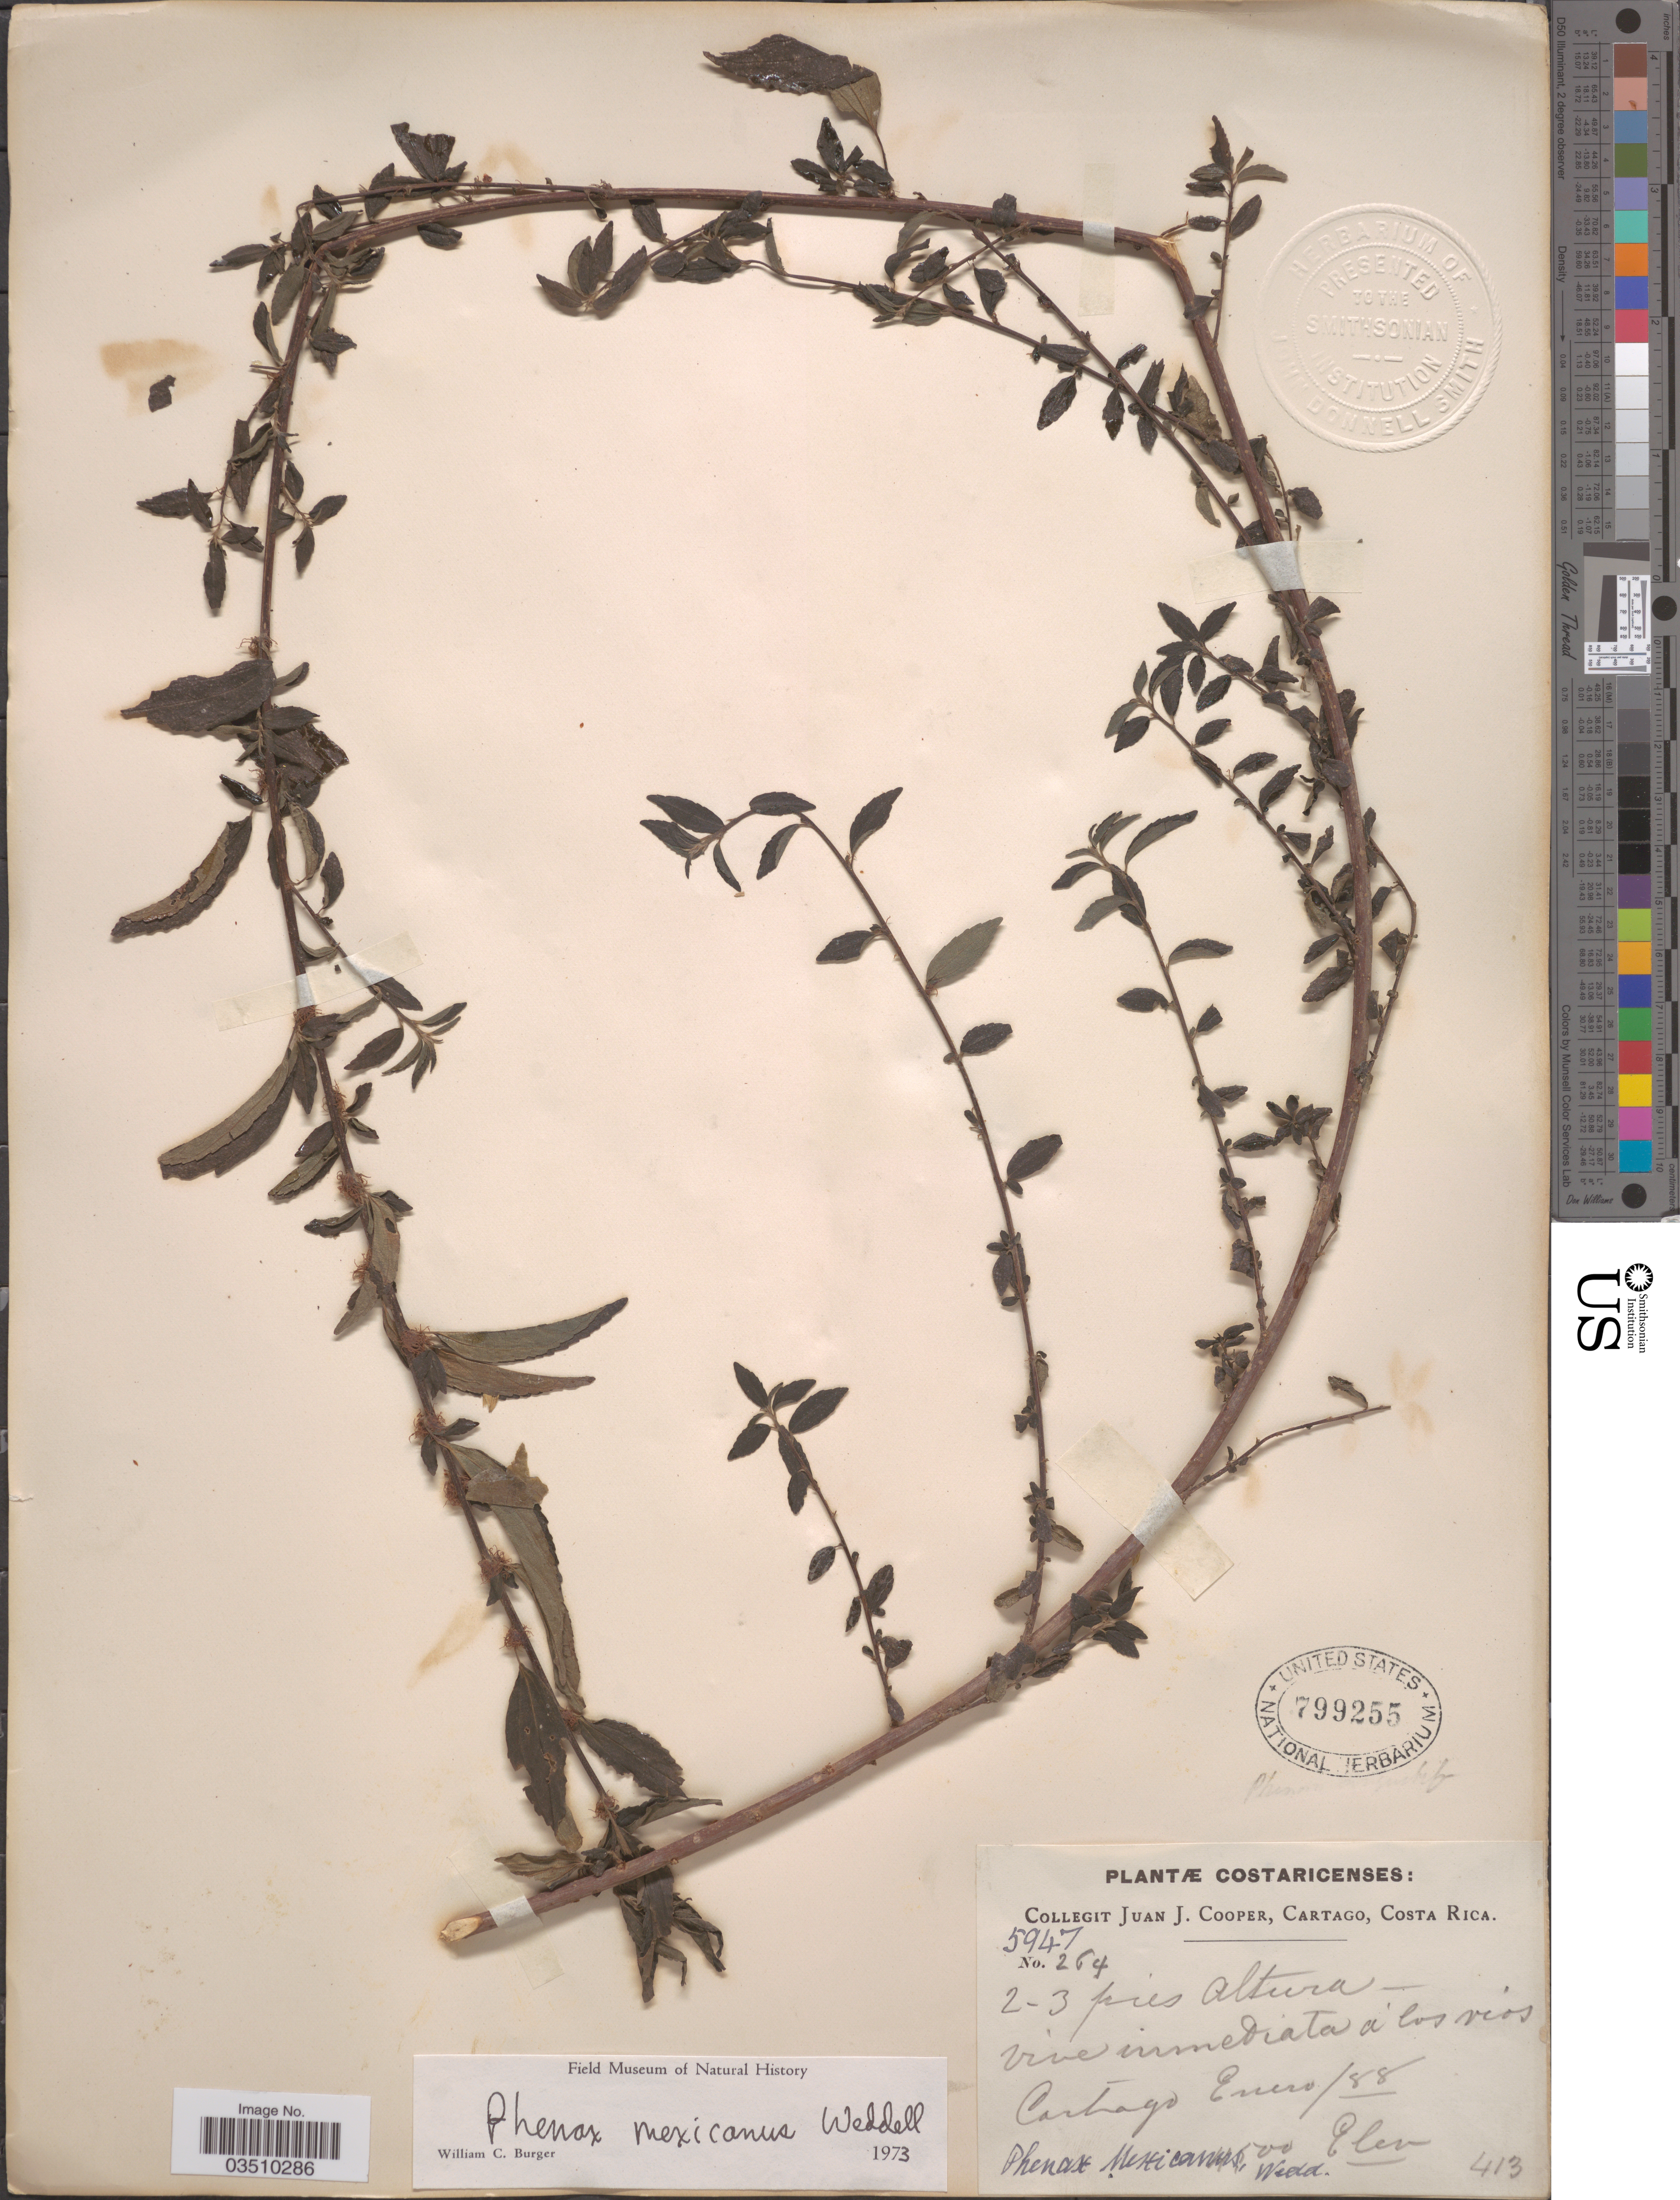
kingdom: Plantae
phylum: Tracheophyta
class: Magnoliopsida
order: Rosales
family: Urticaceae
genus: Phenax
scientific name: Phenax mexicanus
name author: Wedd.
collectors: J. J. Cooper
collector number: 5947/264?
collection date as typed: Transcribed d/m/y: /1/88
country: Costa Rica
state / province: Cartago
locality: Vine inmediata a los rios.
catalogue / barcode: US 799255